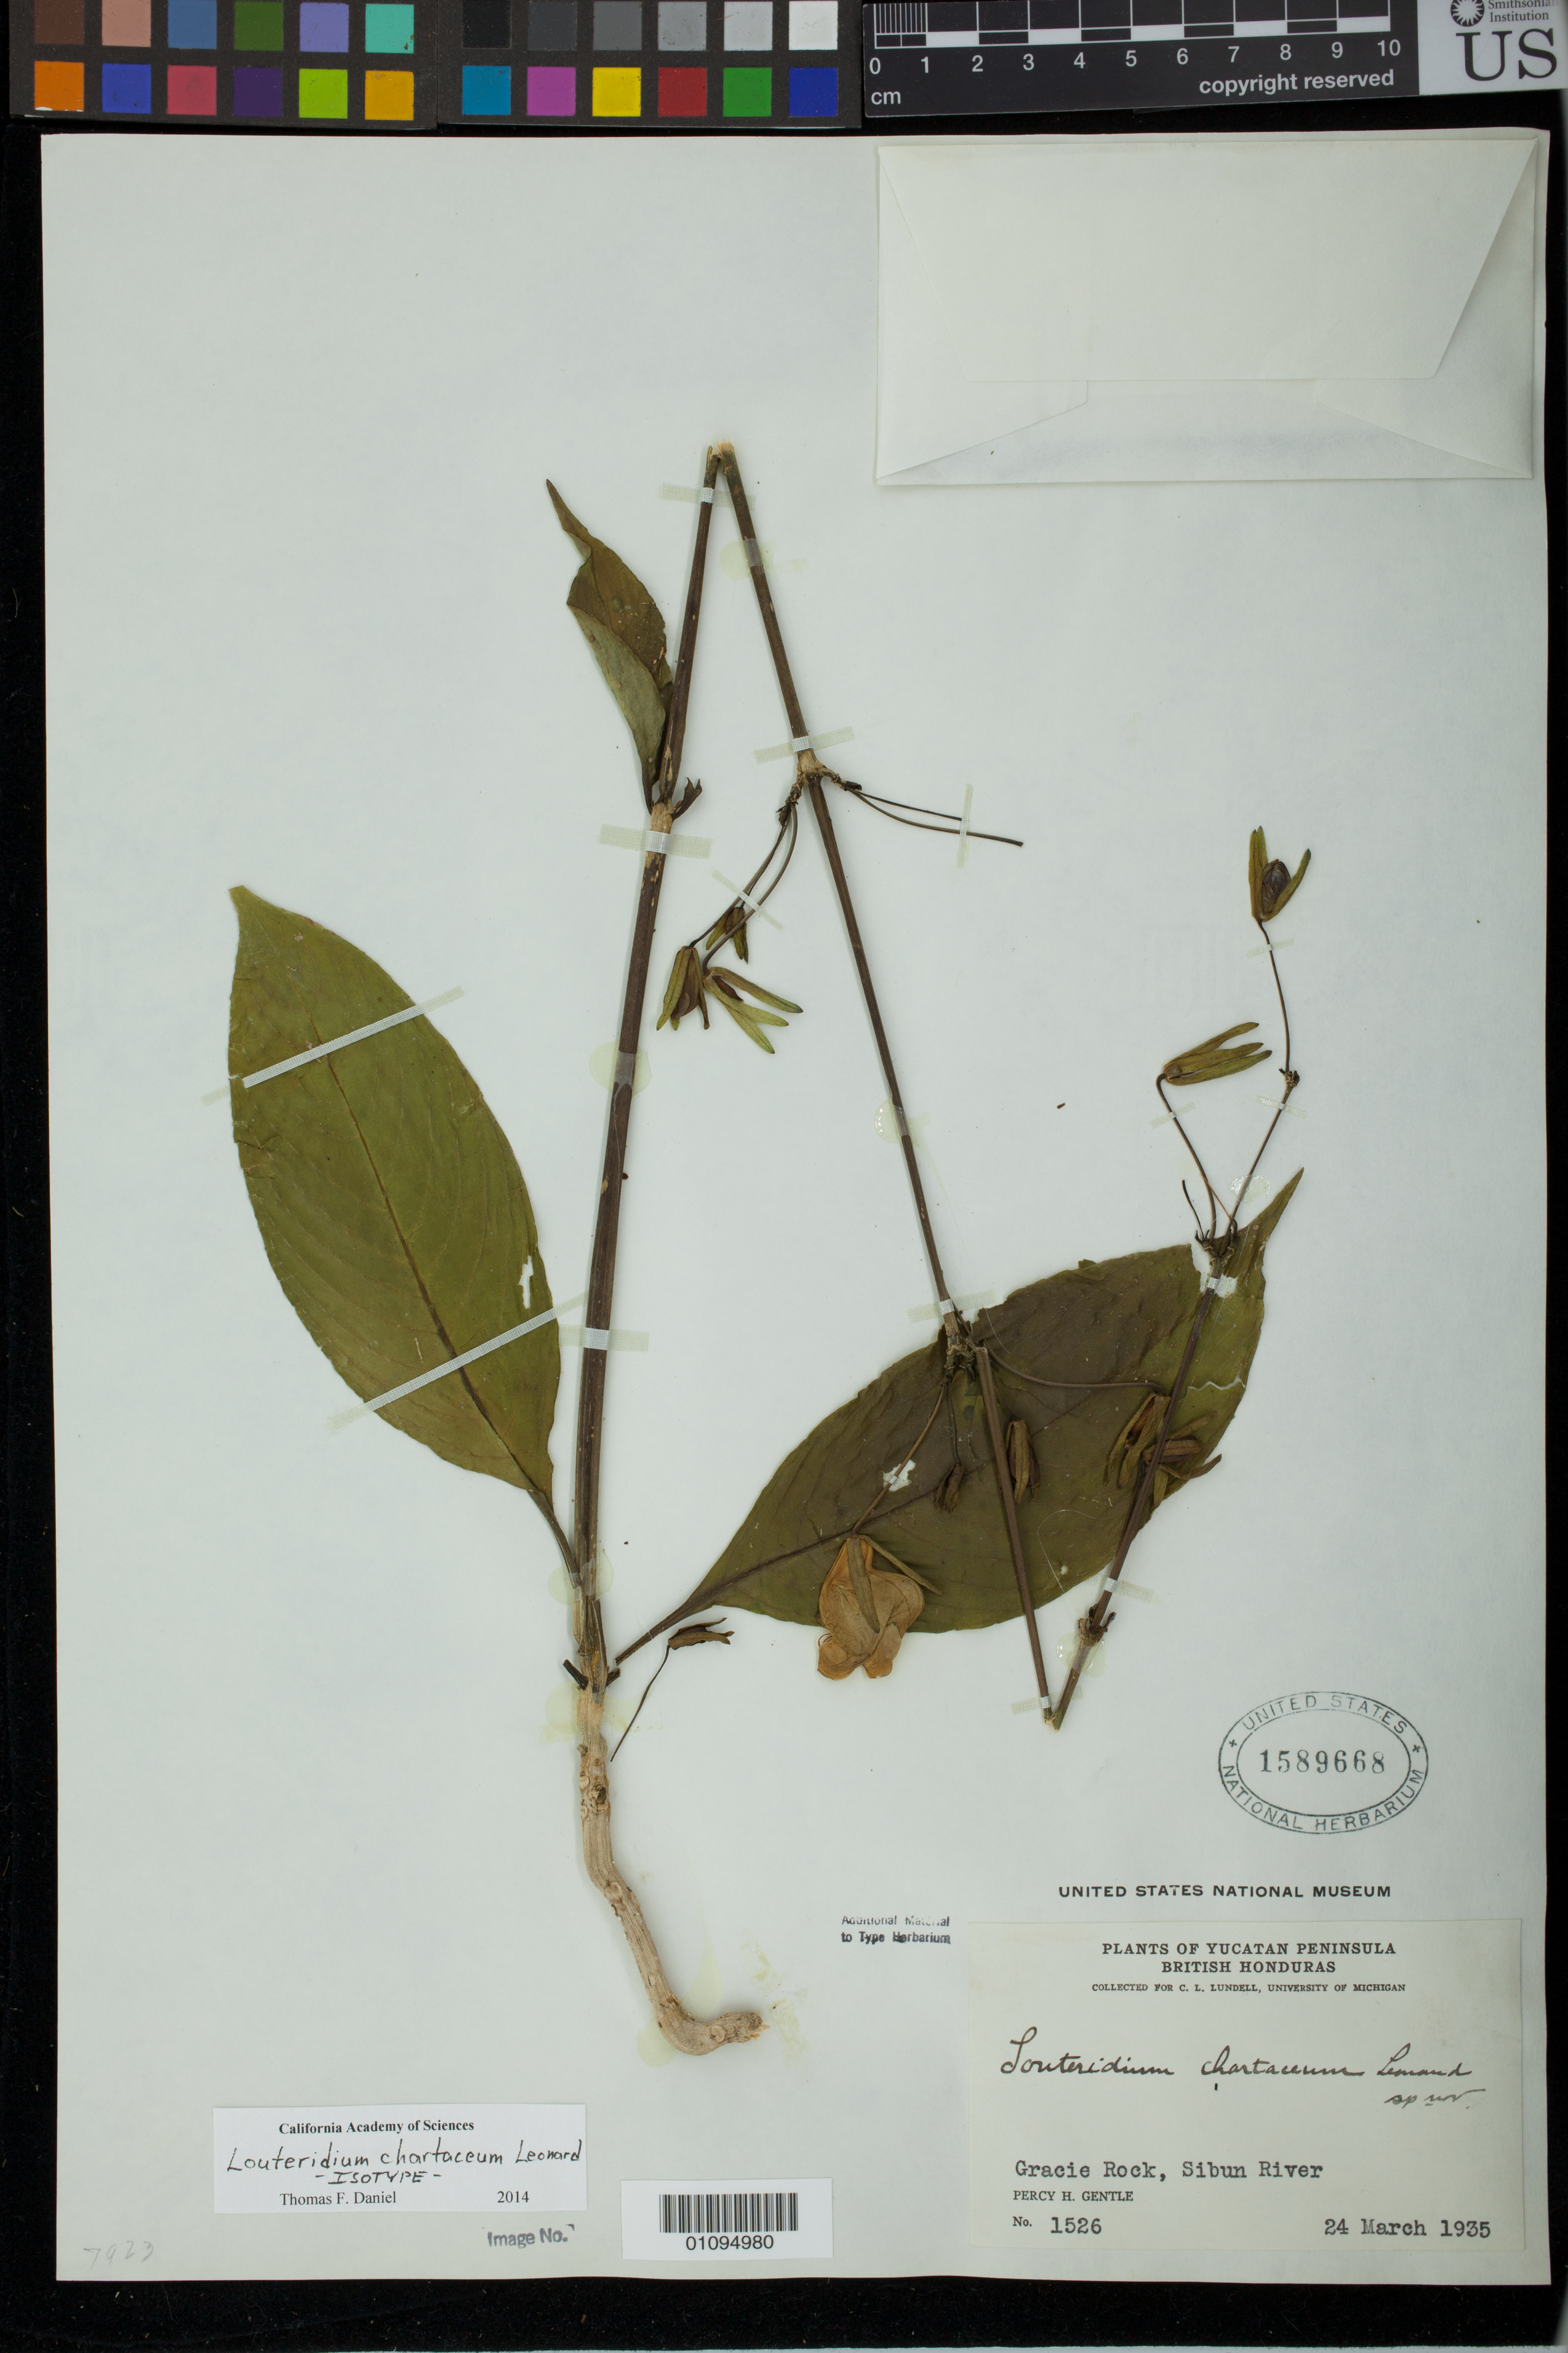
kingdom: Plantae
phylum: Tracheophyta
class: Magnoliopsida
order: Lamiales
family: Acanthaceae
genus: Louteridium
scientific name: Louteridium chartaceum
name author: Leonard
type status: Isotype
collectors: P. H. Gentle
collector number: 1526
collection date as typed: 24 Mar 1935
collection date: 1935-03-24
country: Belize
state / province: Belize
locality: Gracie Rock, Sibun River.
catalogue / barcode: US 1589668